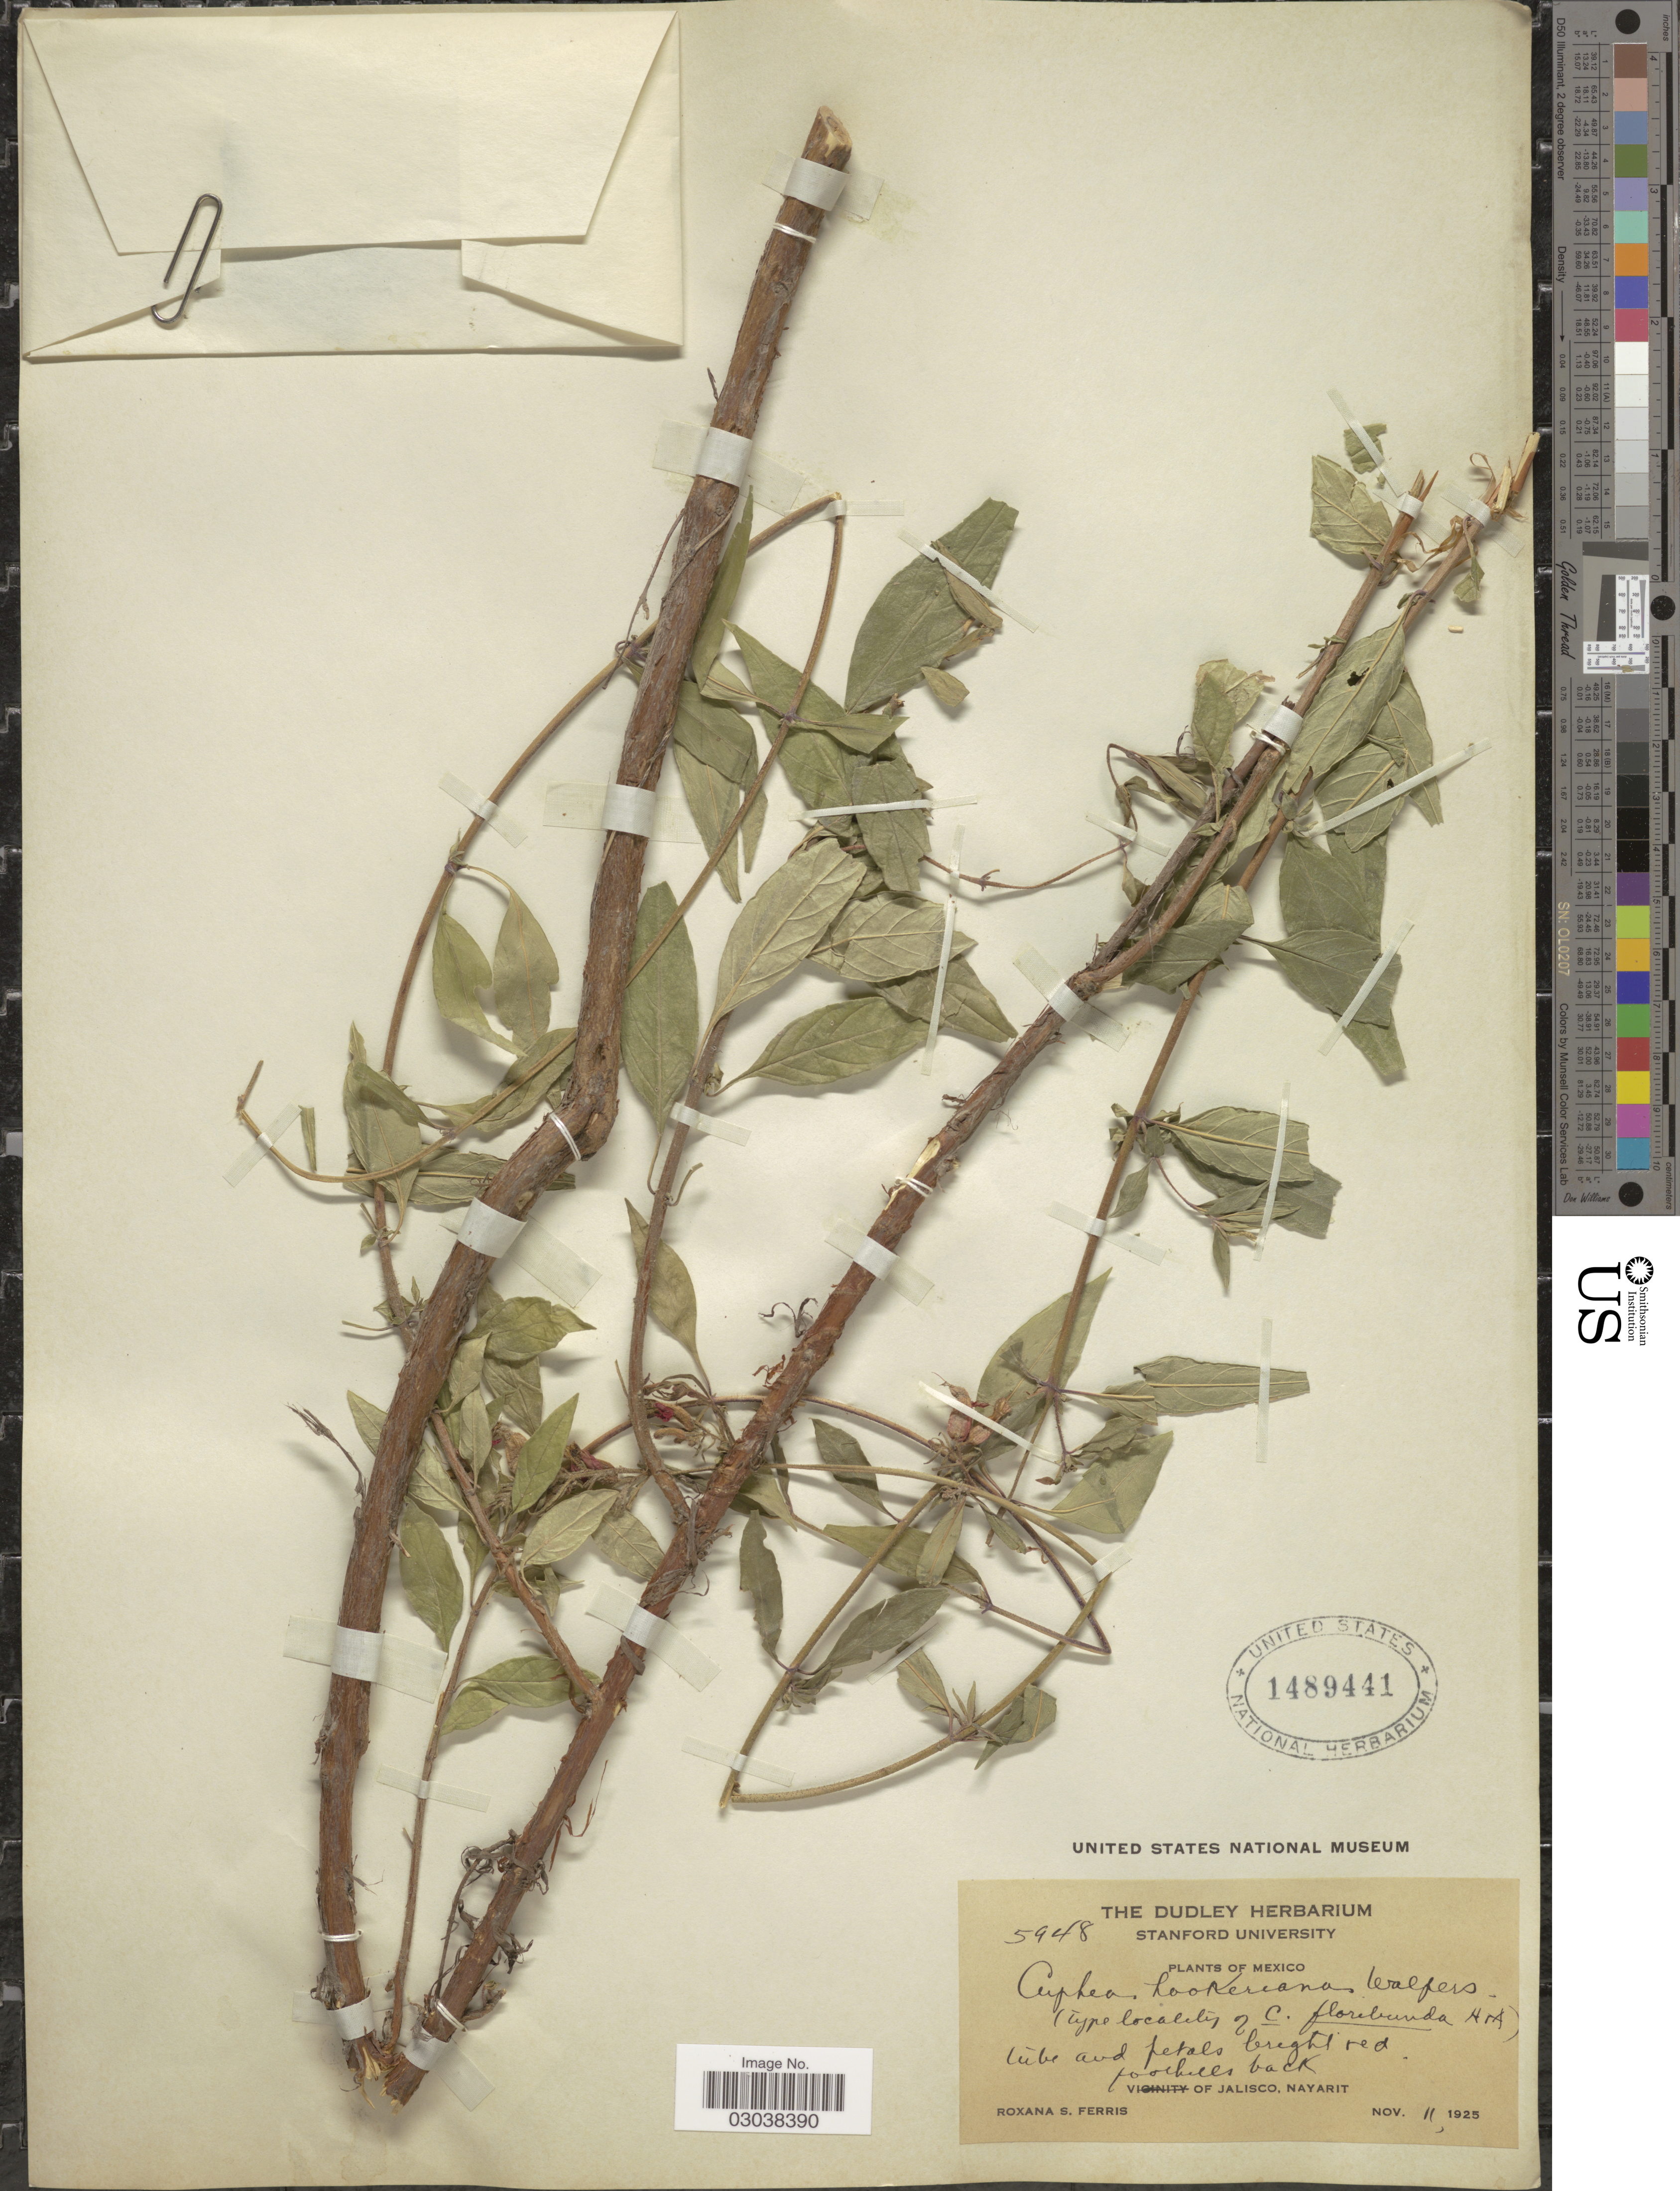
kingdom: Plantae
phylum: Tracheophyta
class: Magnoliopsida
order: Myrtales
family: Lythraceae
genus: Cuphea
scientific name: Cuphea hookeriana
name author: Walp.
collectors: R. S. Ferris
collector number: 5948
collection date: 1925-11-11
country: Mexico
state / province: Nayarit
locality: Foothills of Jalisco.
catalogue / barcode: US 1489441